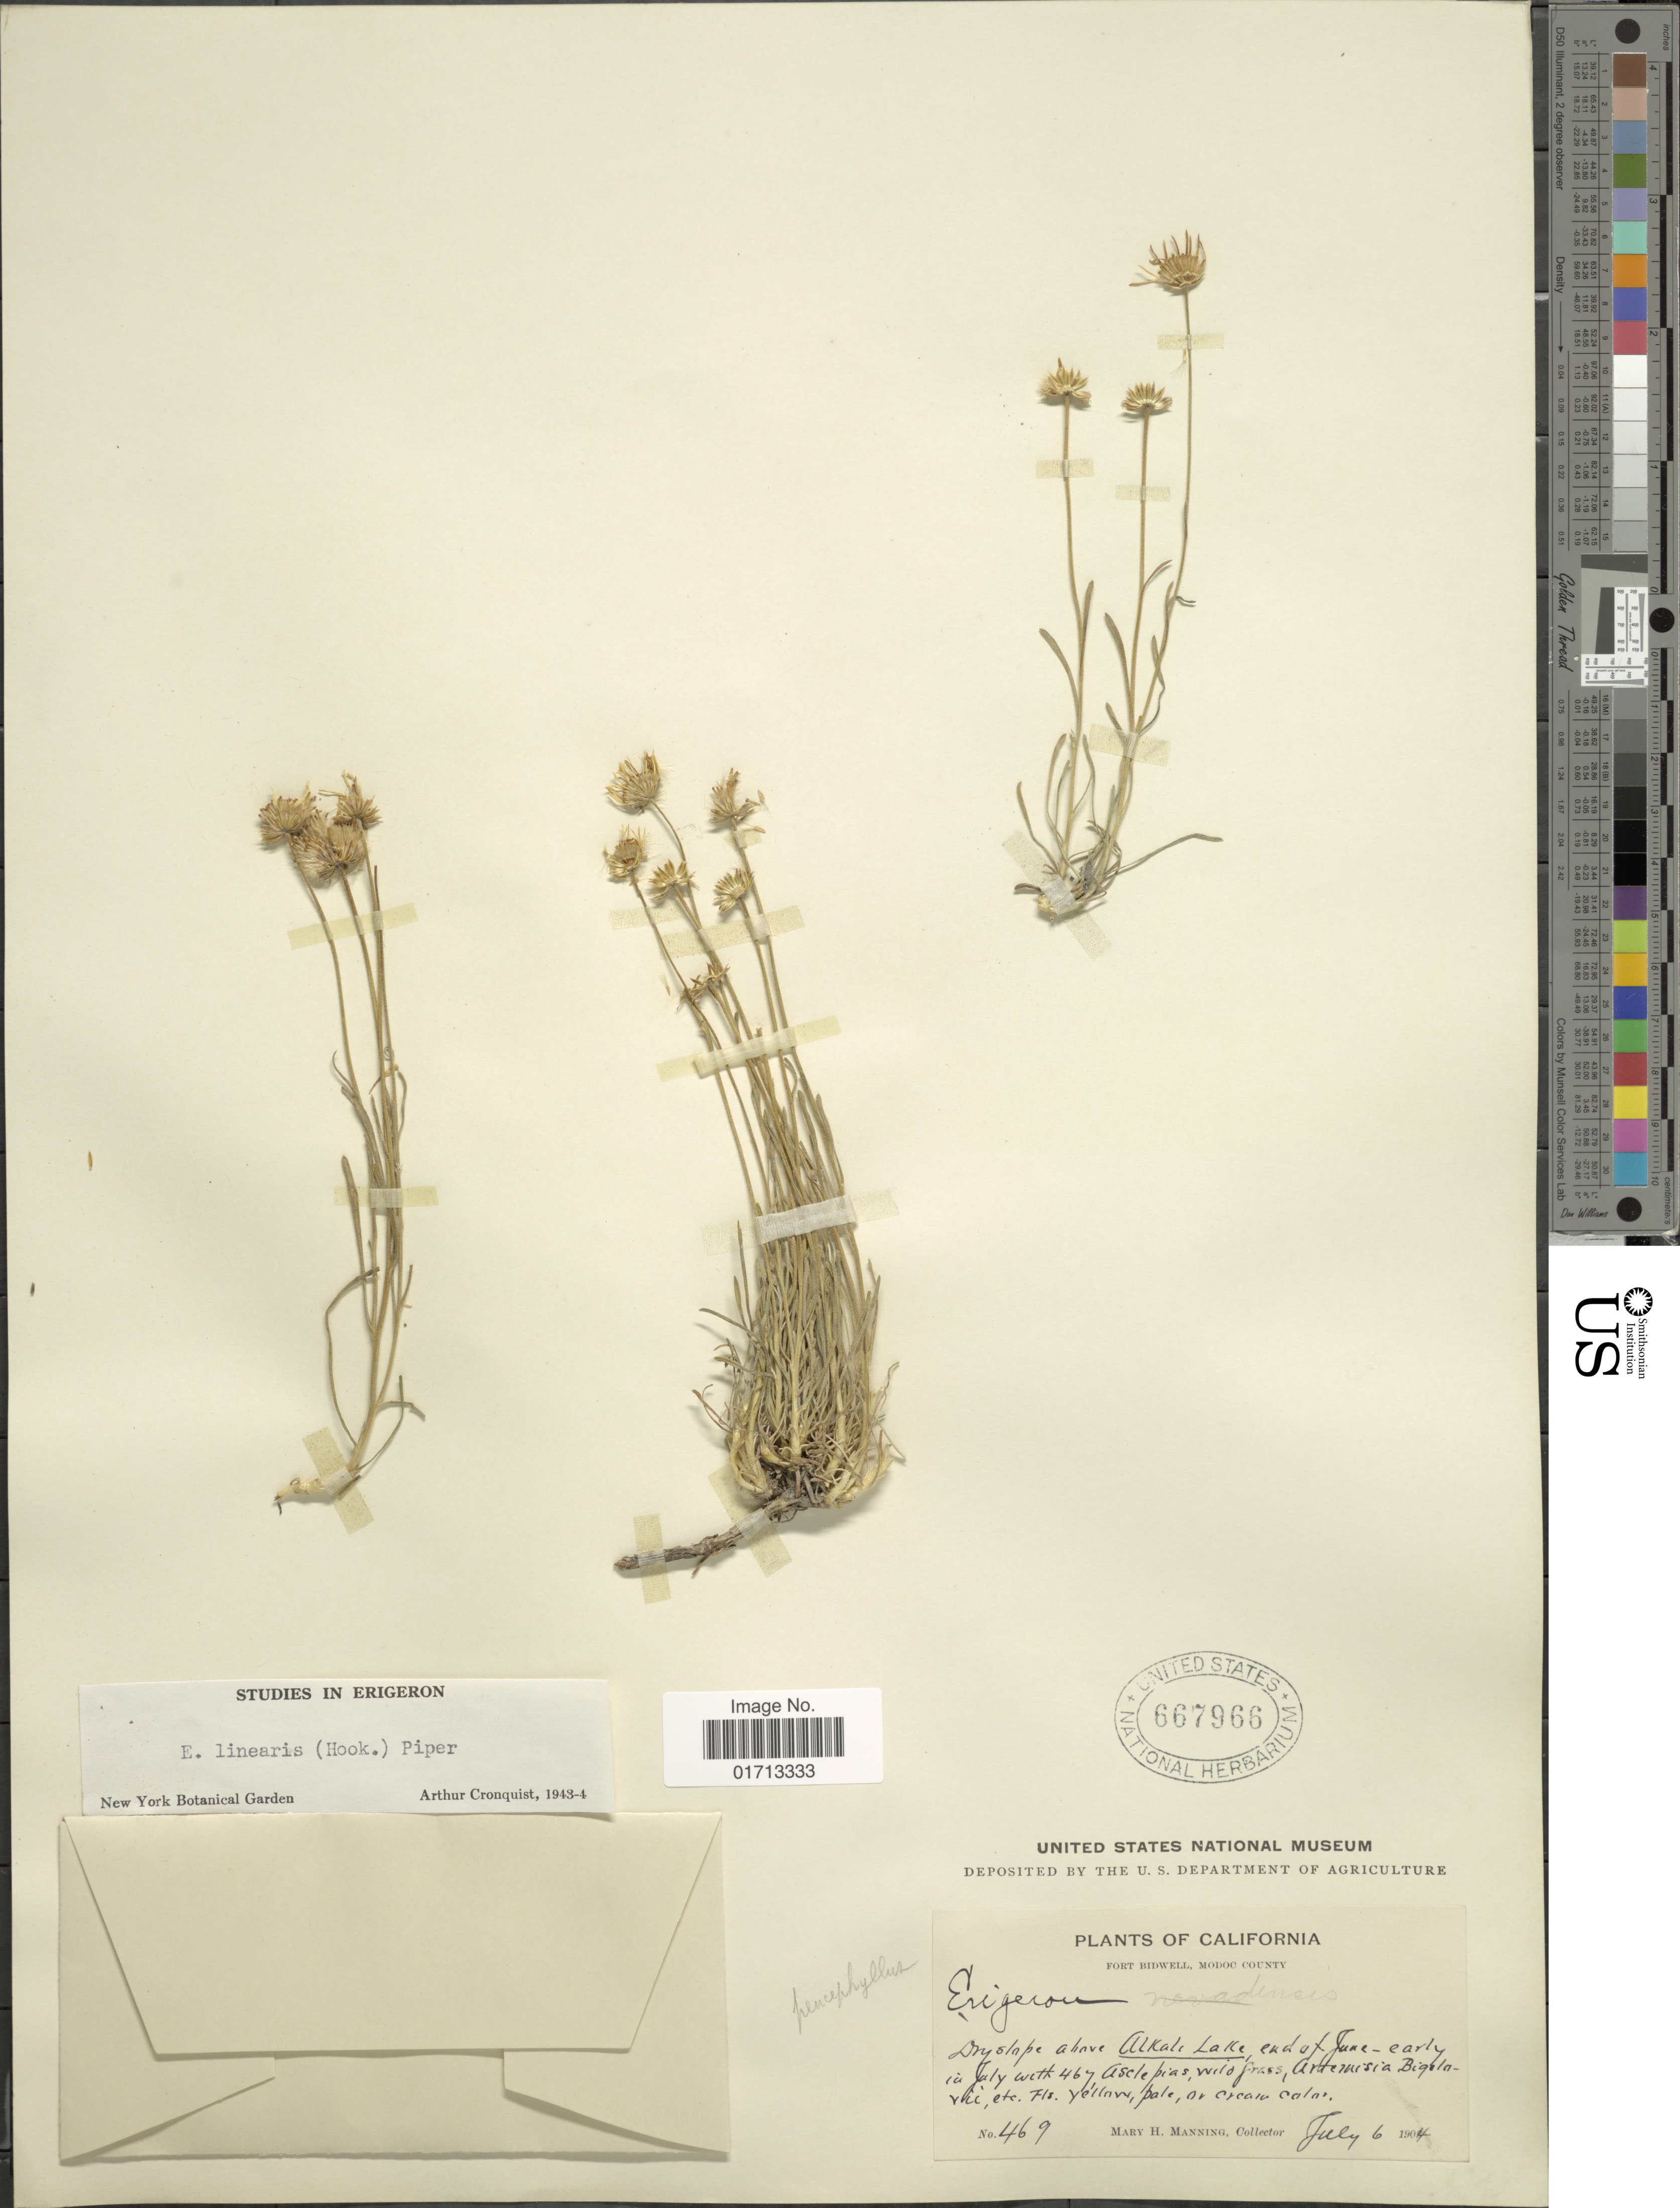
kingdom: Plantae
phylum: Tracheophyta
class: Magnoliopsida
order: Asterales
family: Asteraceae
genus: Erigeron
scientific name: Erigeron linearis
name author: (Hook.) Piper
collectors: M. Manning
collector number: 469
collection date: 1904-07-06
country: United States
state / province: California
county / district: Modoc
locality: Fort Bidwell, Modoc County. Dry slope above Alkali Lake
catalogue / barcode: US 667966